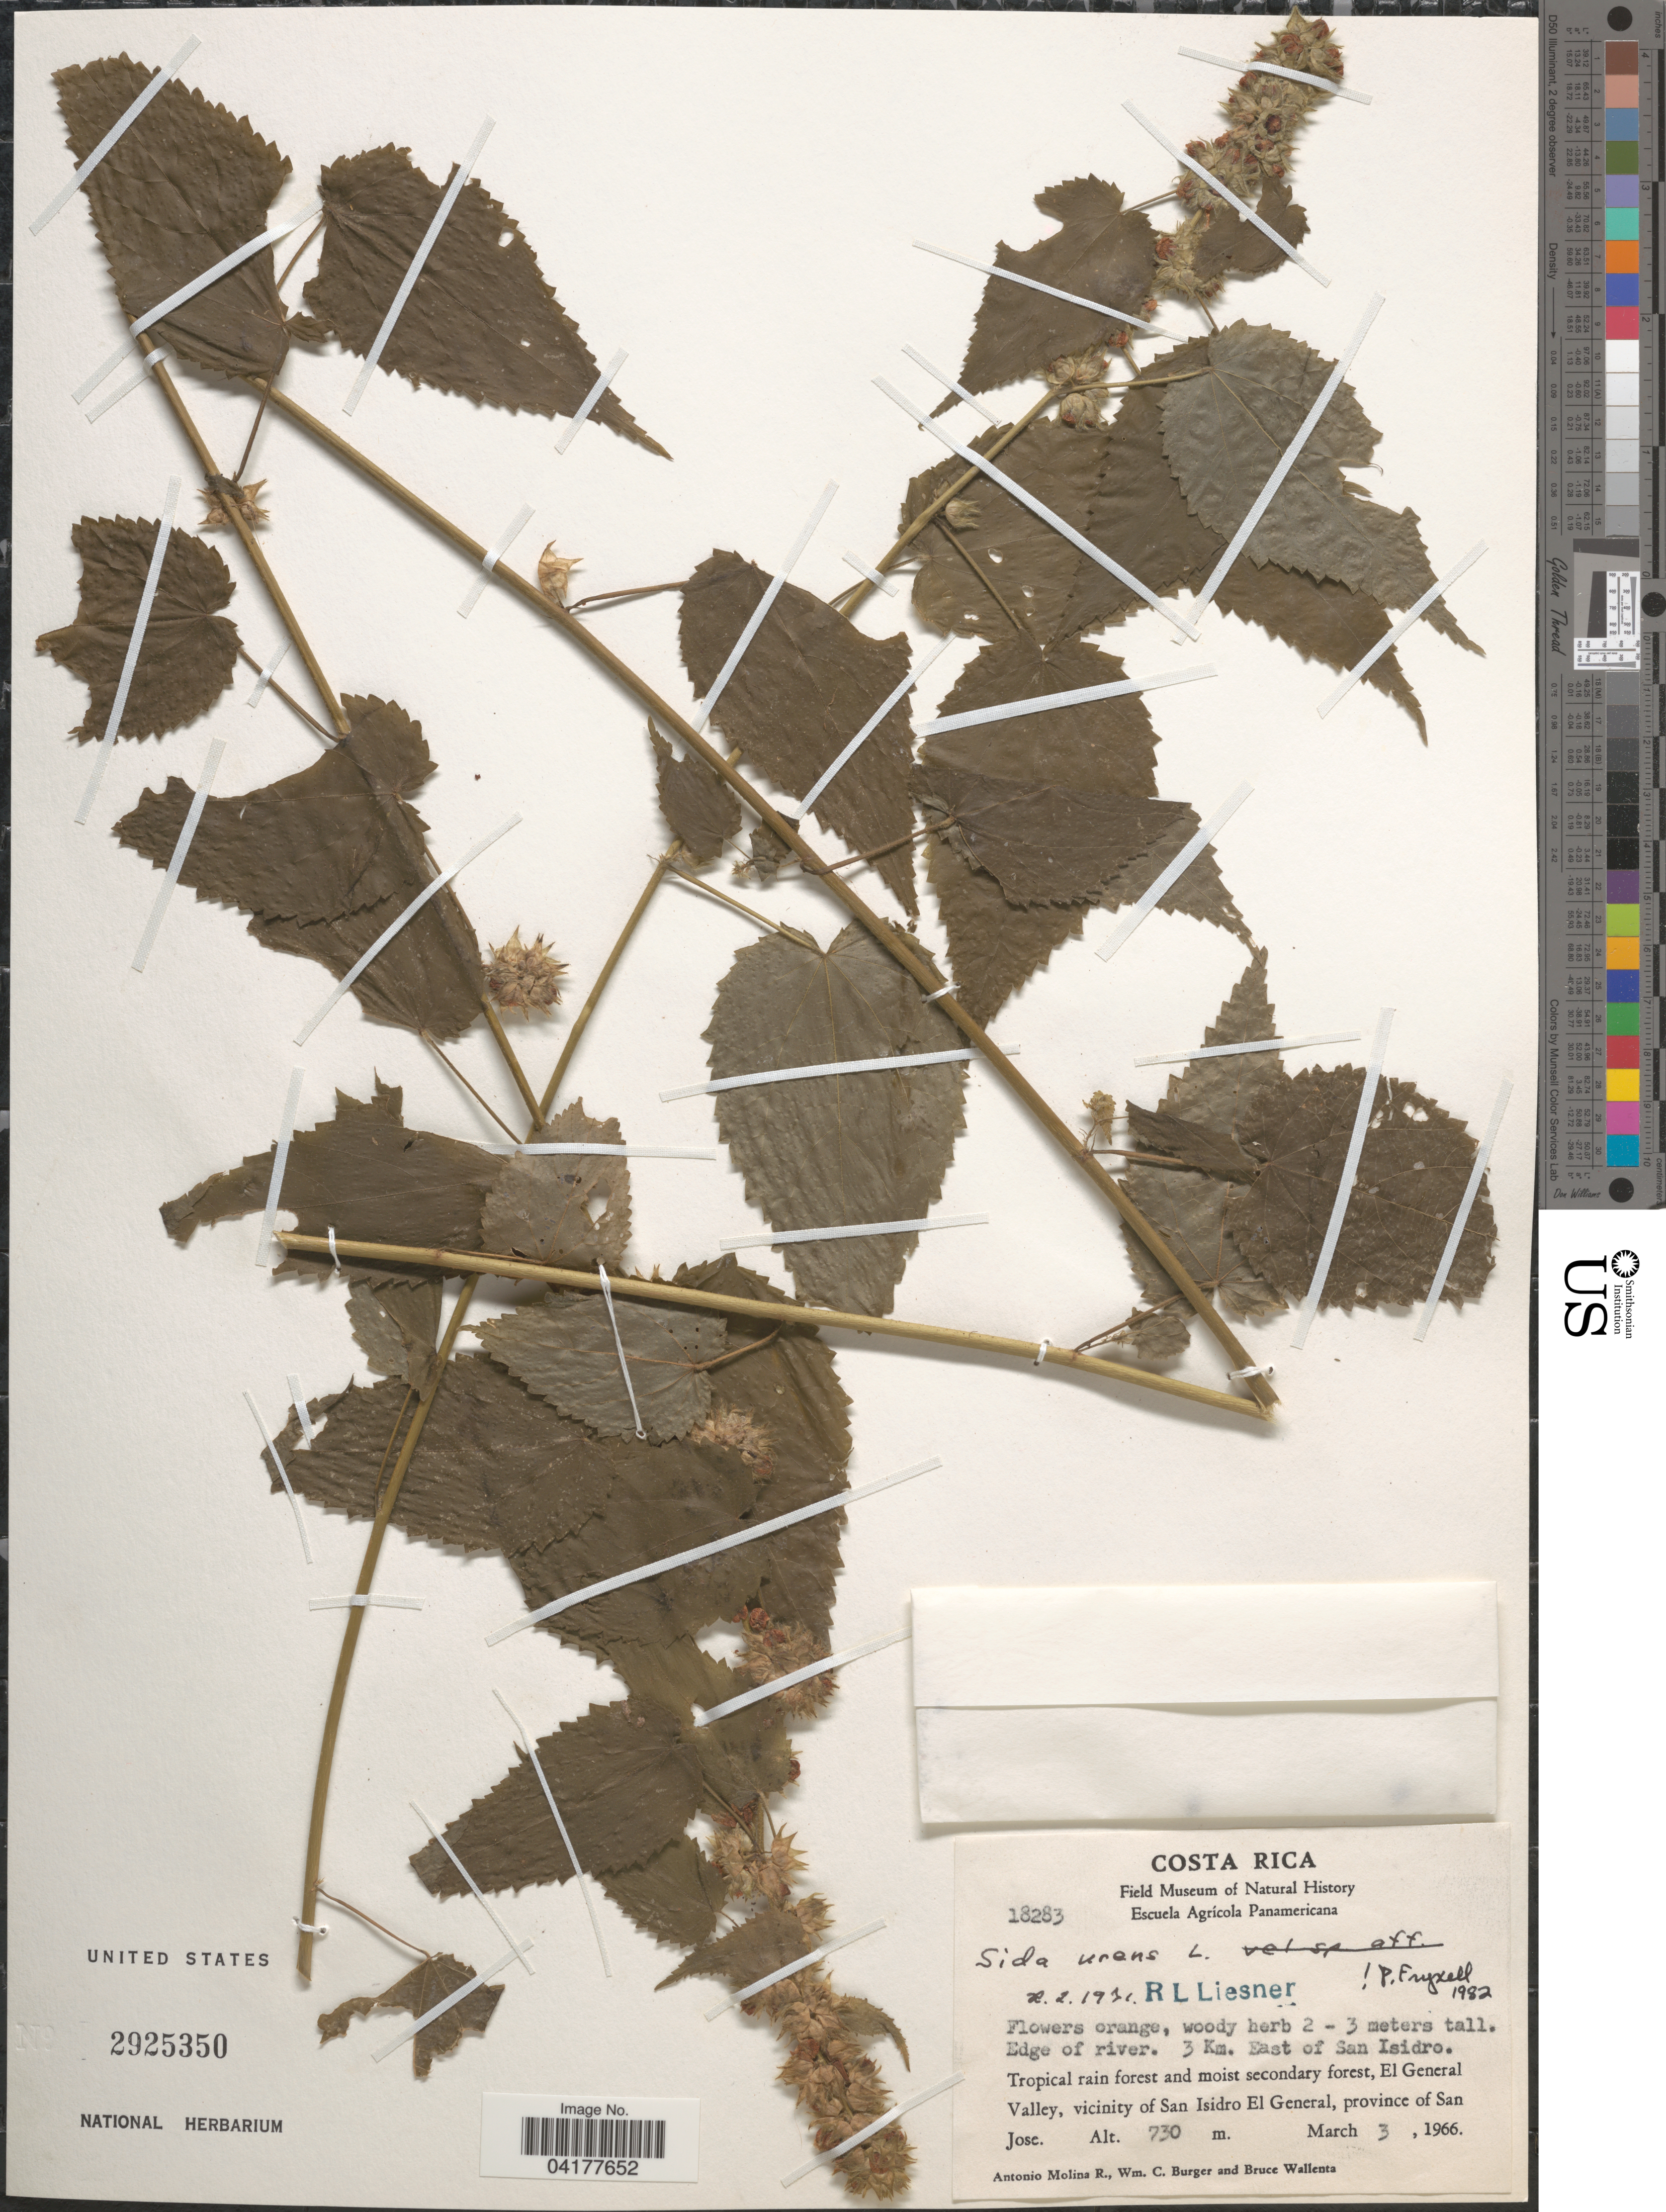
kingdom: Plantae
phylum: Tracheophyta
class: Magnoliopsida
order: Malvales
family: Malvaceae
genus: Sida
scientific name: Sida urens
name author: L.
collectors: A. Molina R., W. Burger & B. Wallenta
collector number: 18283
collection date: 1966-03-03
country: Costa Rica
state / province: San José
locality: Edge of river. 3 Km. East of San Isidro. Tropical rain forest and moist secondary forest, El General Valley, vicinity of San Isidro El General.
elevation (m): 730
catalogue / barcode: US 2925350